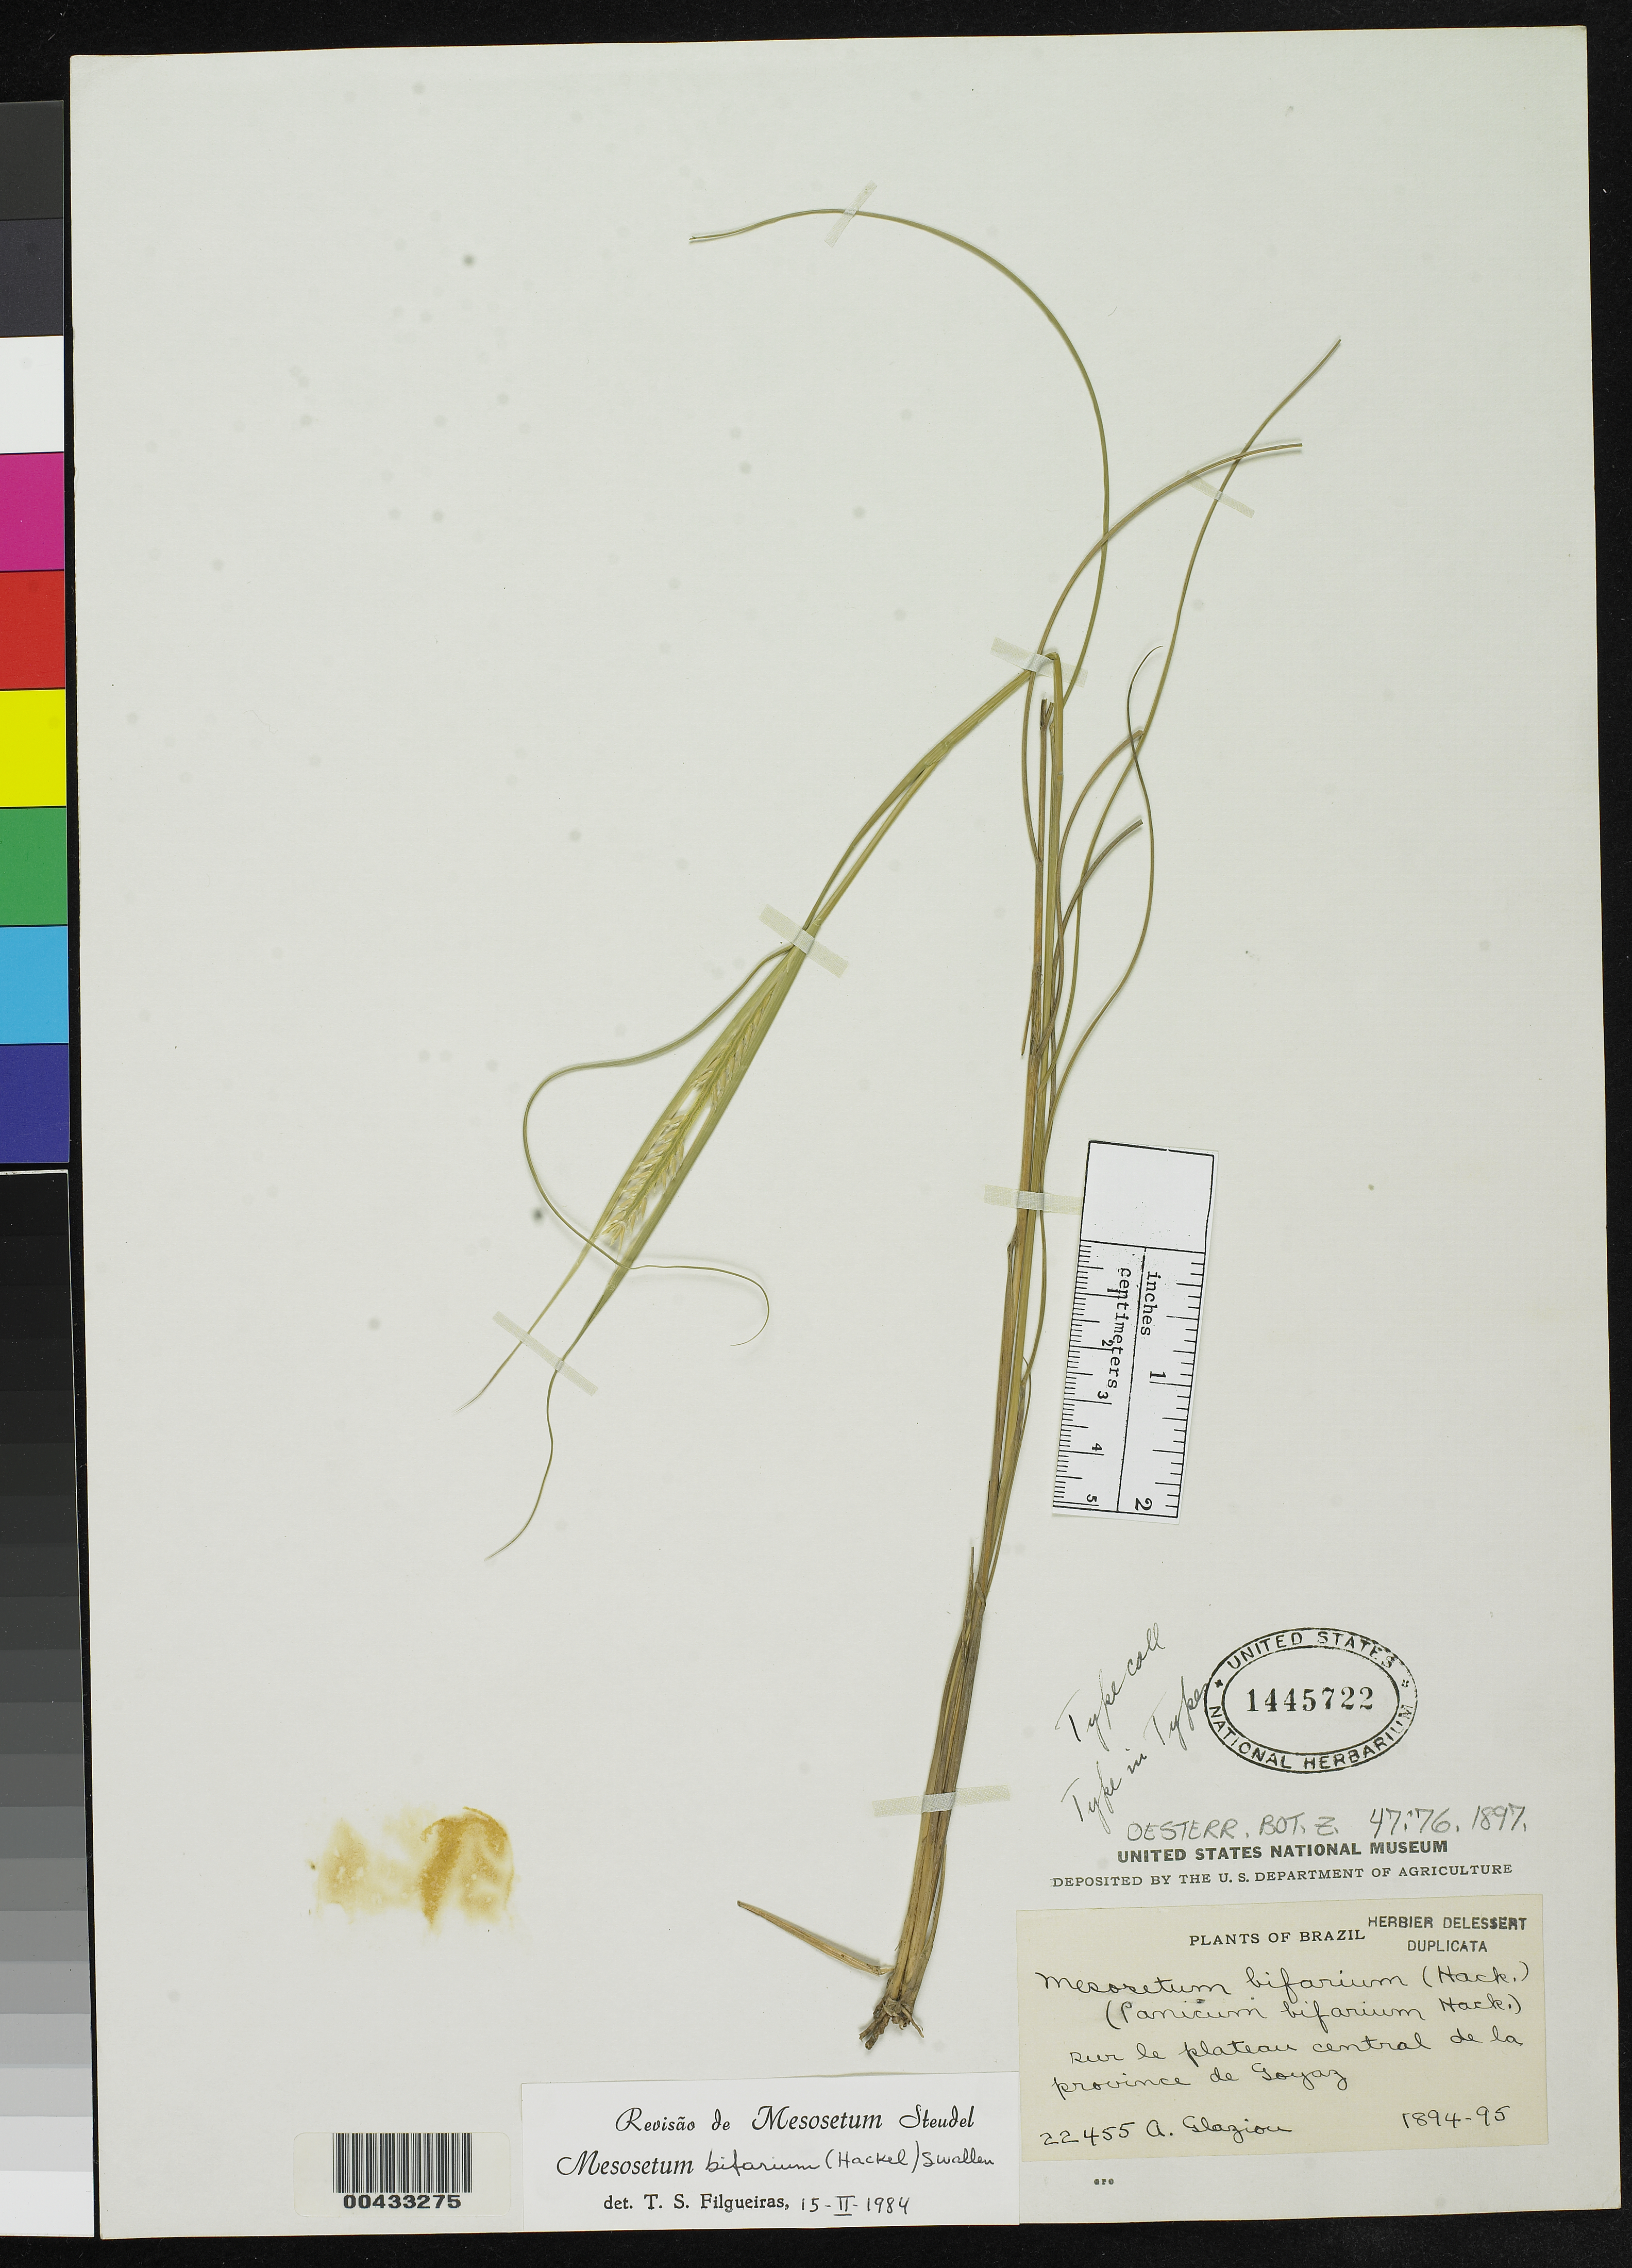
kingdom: Plantae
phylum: Tracheophyta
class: Liliopsida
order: Poales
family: Poaceae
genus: Panicum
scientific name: Panicum bifarium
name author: Hack.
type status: Type Collection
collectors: A. F. M. Glaziou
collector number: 22455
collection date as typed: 1894 to -- --- 1895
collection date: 1894/1895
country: Brazil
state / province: Goiás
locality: Sur le plateau central.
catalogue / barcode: US 1445722